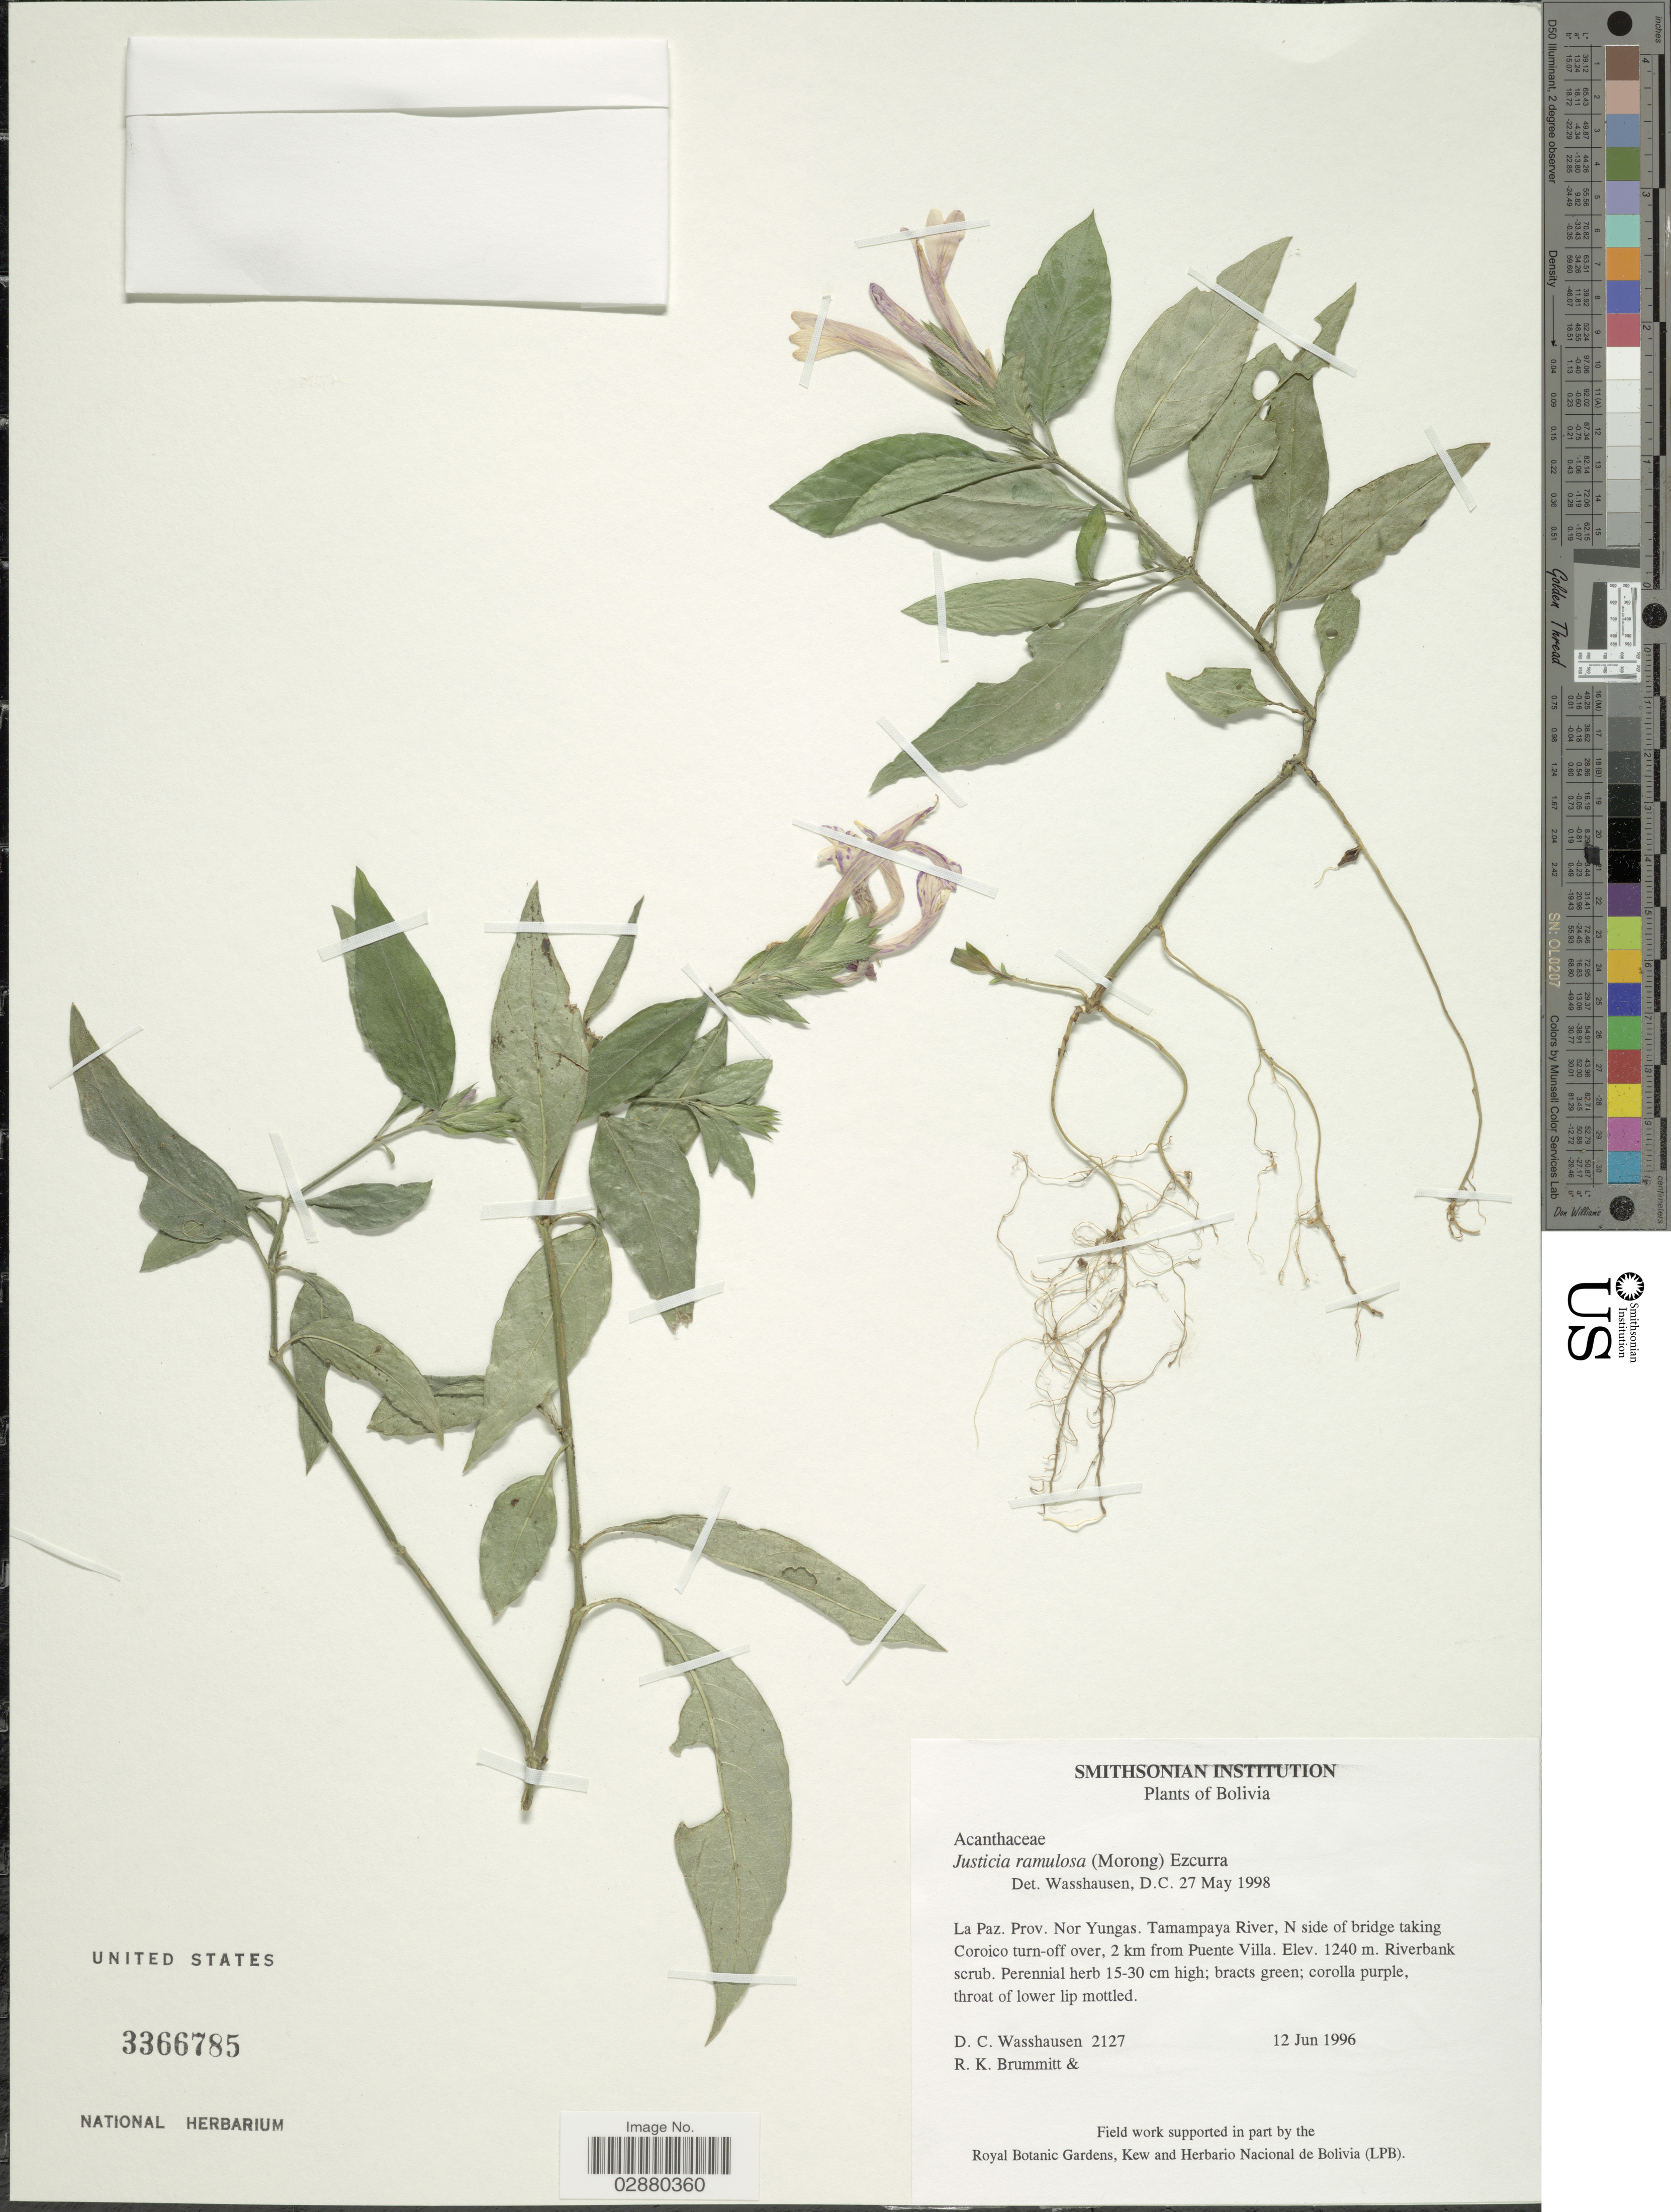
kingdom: Plantae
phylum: Tracheophyta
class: Magnoliopsida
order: Lamiales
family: Acanthaceae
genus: Justicia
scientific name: Justicia ramulosa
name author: (Morong) V.A.W. Graham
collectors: D. C. Wasshausen & R. K. Brummitt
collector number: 2127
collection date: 1996-06-12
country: Bolivia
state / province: La Paz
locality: Prov. Nor Yungas. Tamampaya River, N side of bridge taking Coroico turn-off over, 2 km from Puente Villa.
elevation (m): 1240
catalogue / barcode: US 3366785